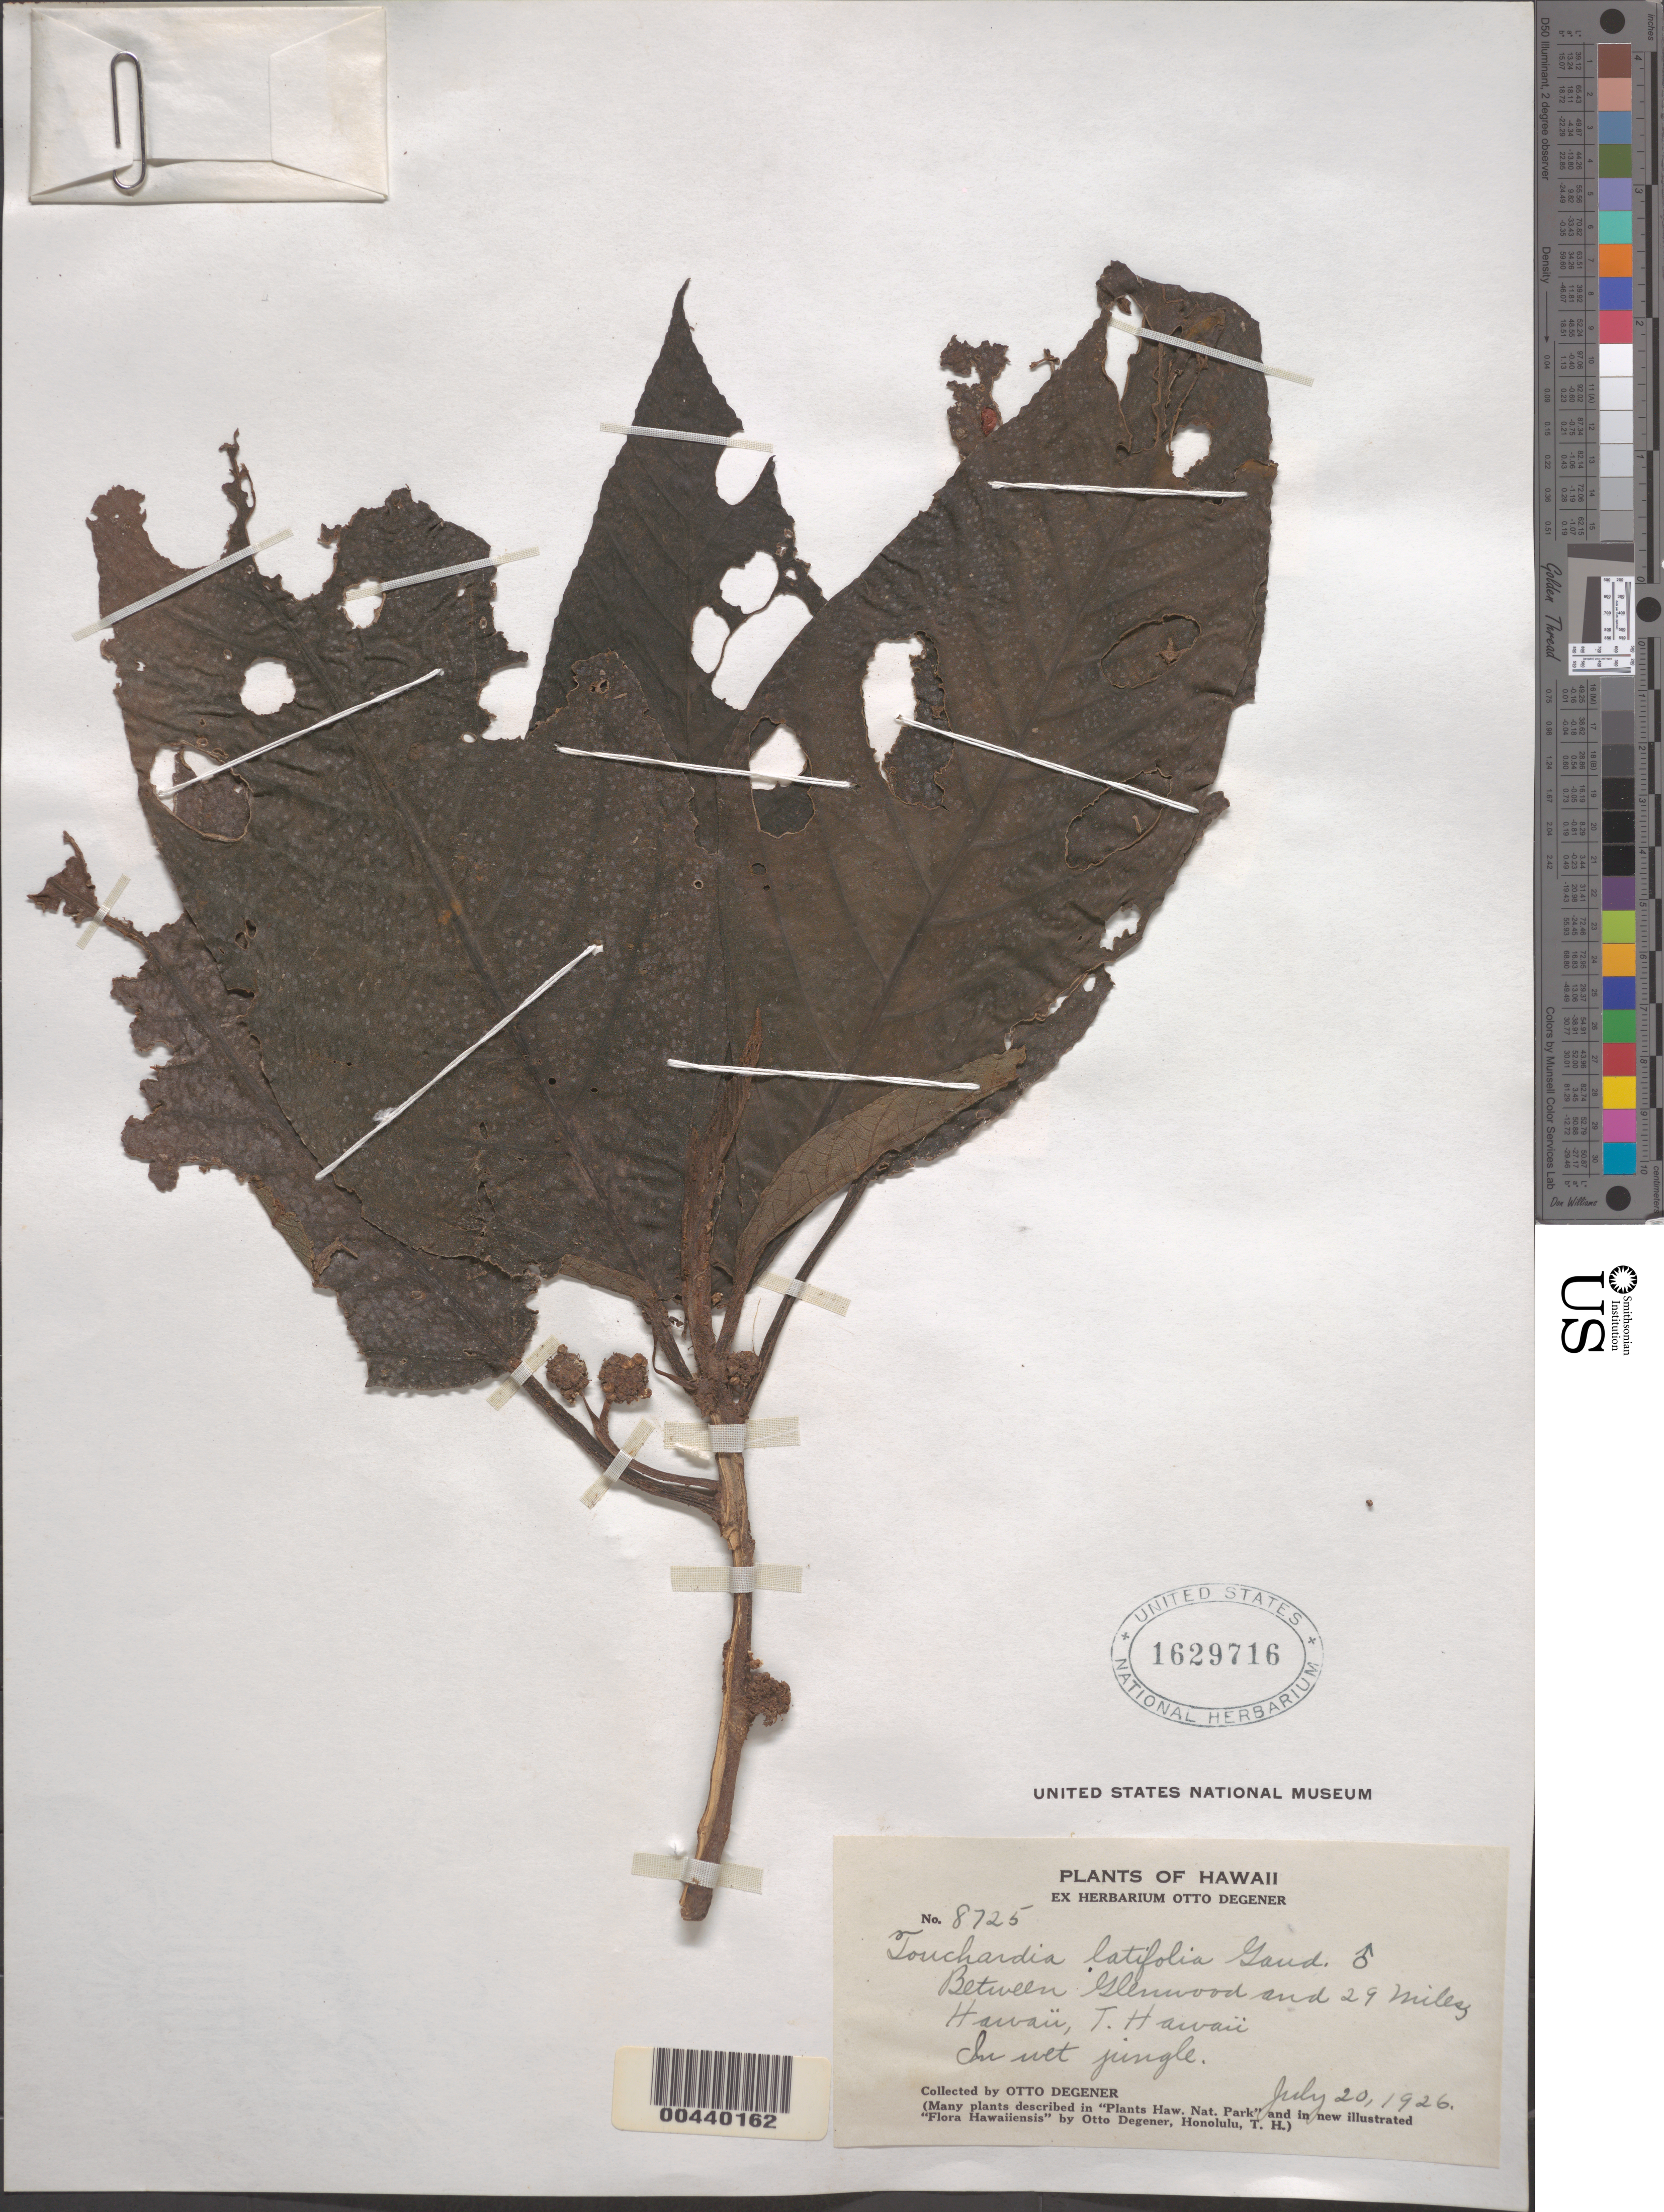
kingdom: Plantae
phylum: Tracheophyta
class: Magnoliopsida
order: Rosales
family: Urticaceae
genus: Touchardia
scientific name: Touchardia latifolia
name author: Gaudich.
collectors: O. Degener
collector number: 8725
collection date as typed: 20 Jul 1926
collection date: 1926-07-20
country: United States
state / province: Hawaii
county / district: Hawaii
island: Hawaii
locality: Between Glenwood and 29 Miles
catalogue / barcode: US 1629716